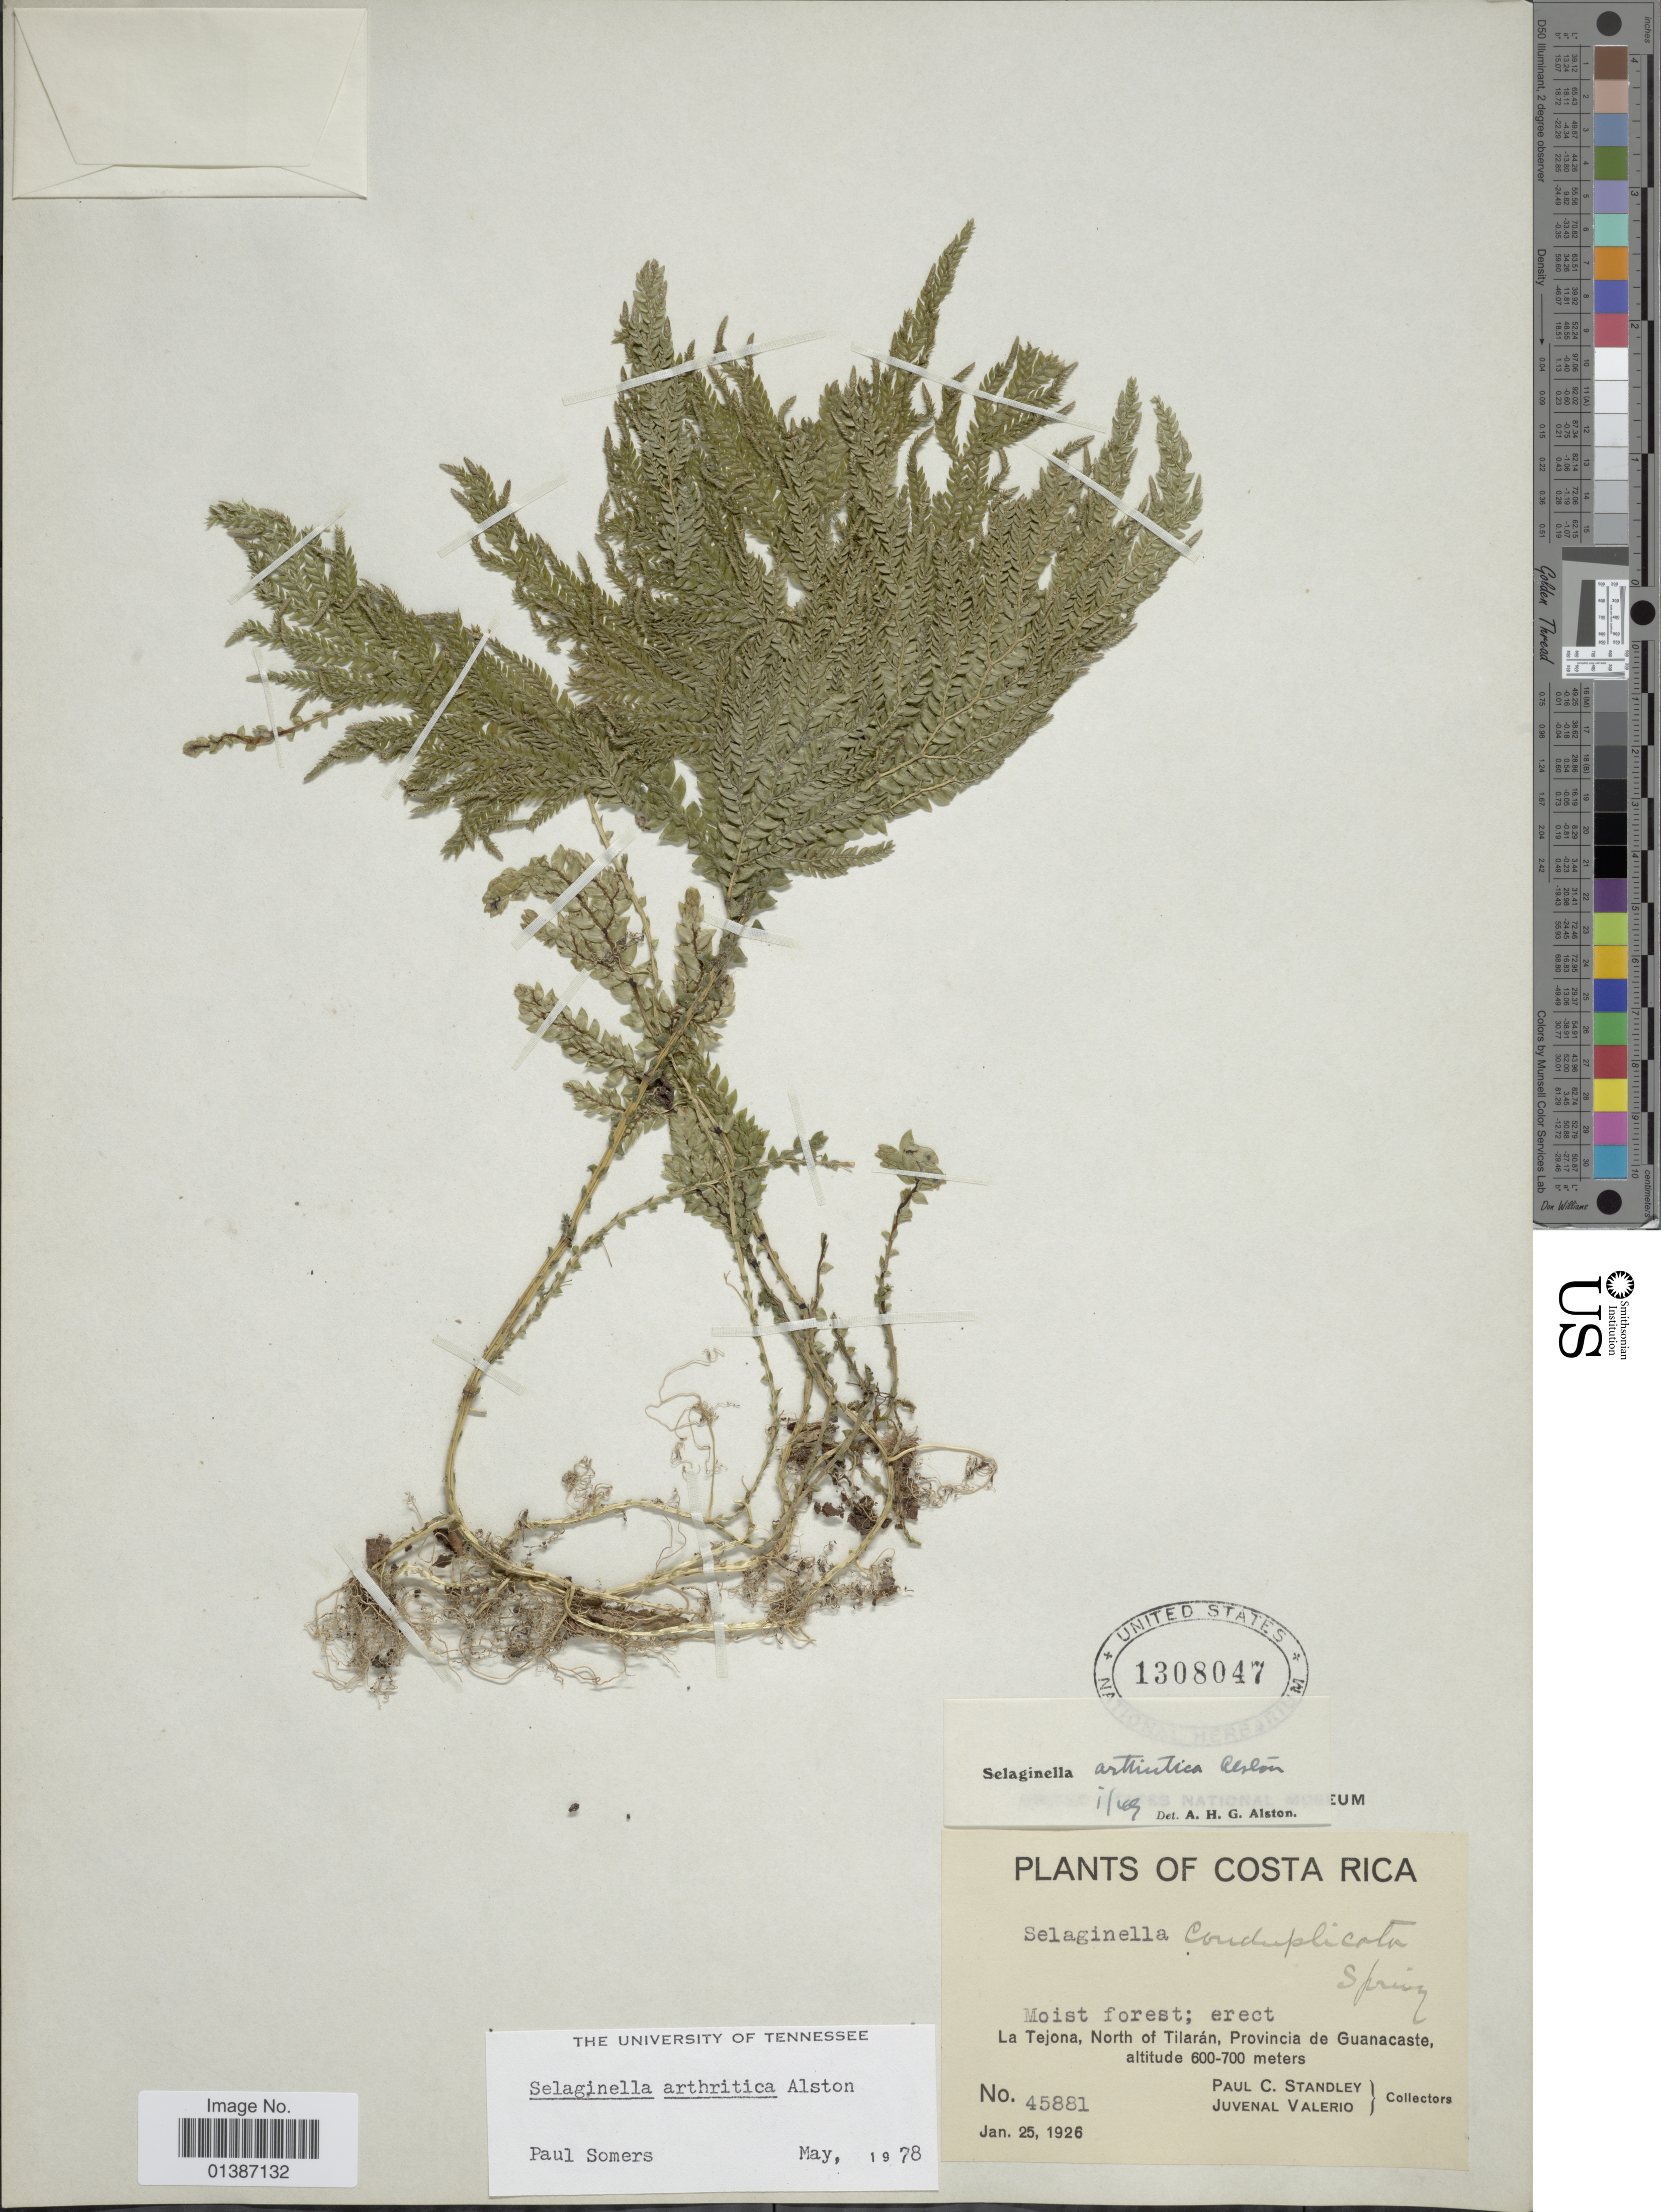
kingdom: Plantae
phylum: Tracheophyta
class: Lycopodiopsida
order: Selaginellales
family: Selaginellaceae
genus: Selaginella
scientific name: Selaginella arthritica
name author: Alston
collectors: P. C. Standley & J. Valerio R.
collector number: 45881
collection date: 1926-01-25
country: Costa Rica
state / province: Guanacaste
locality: Le Tejona, North of Tilarán, Province de Guanacaste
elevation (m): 600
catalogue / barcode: US 1308047